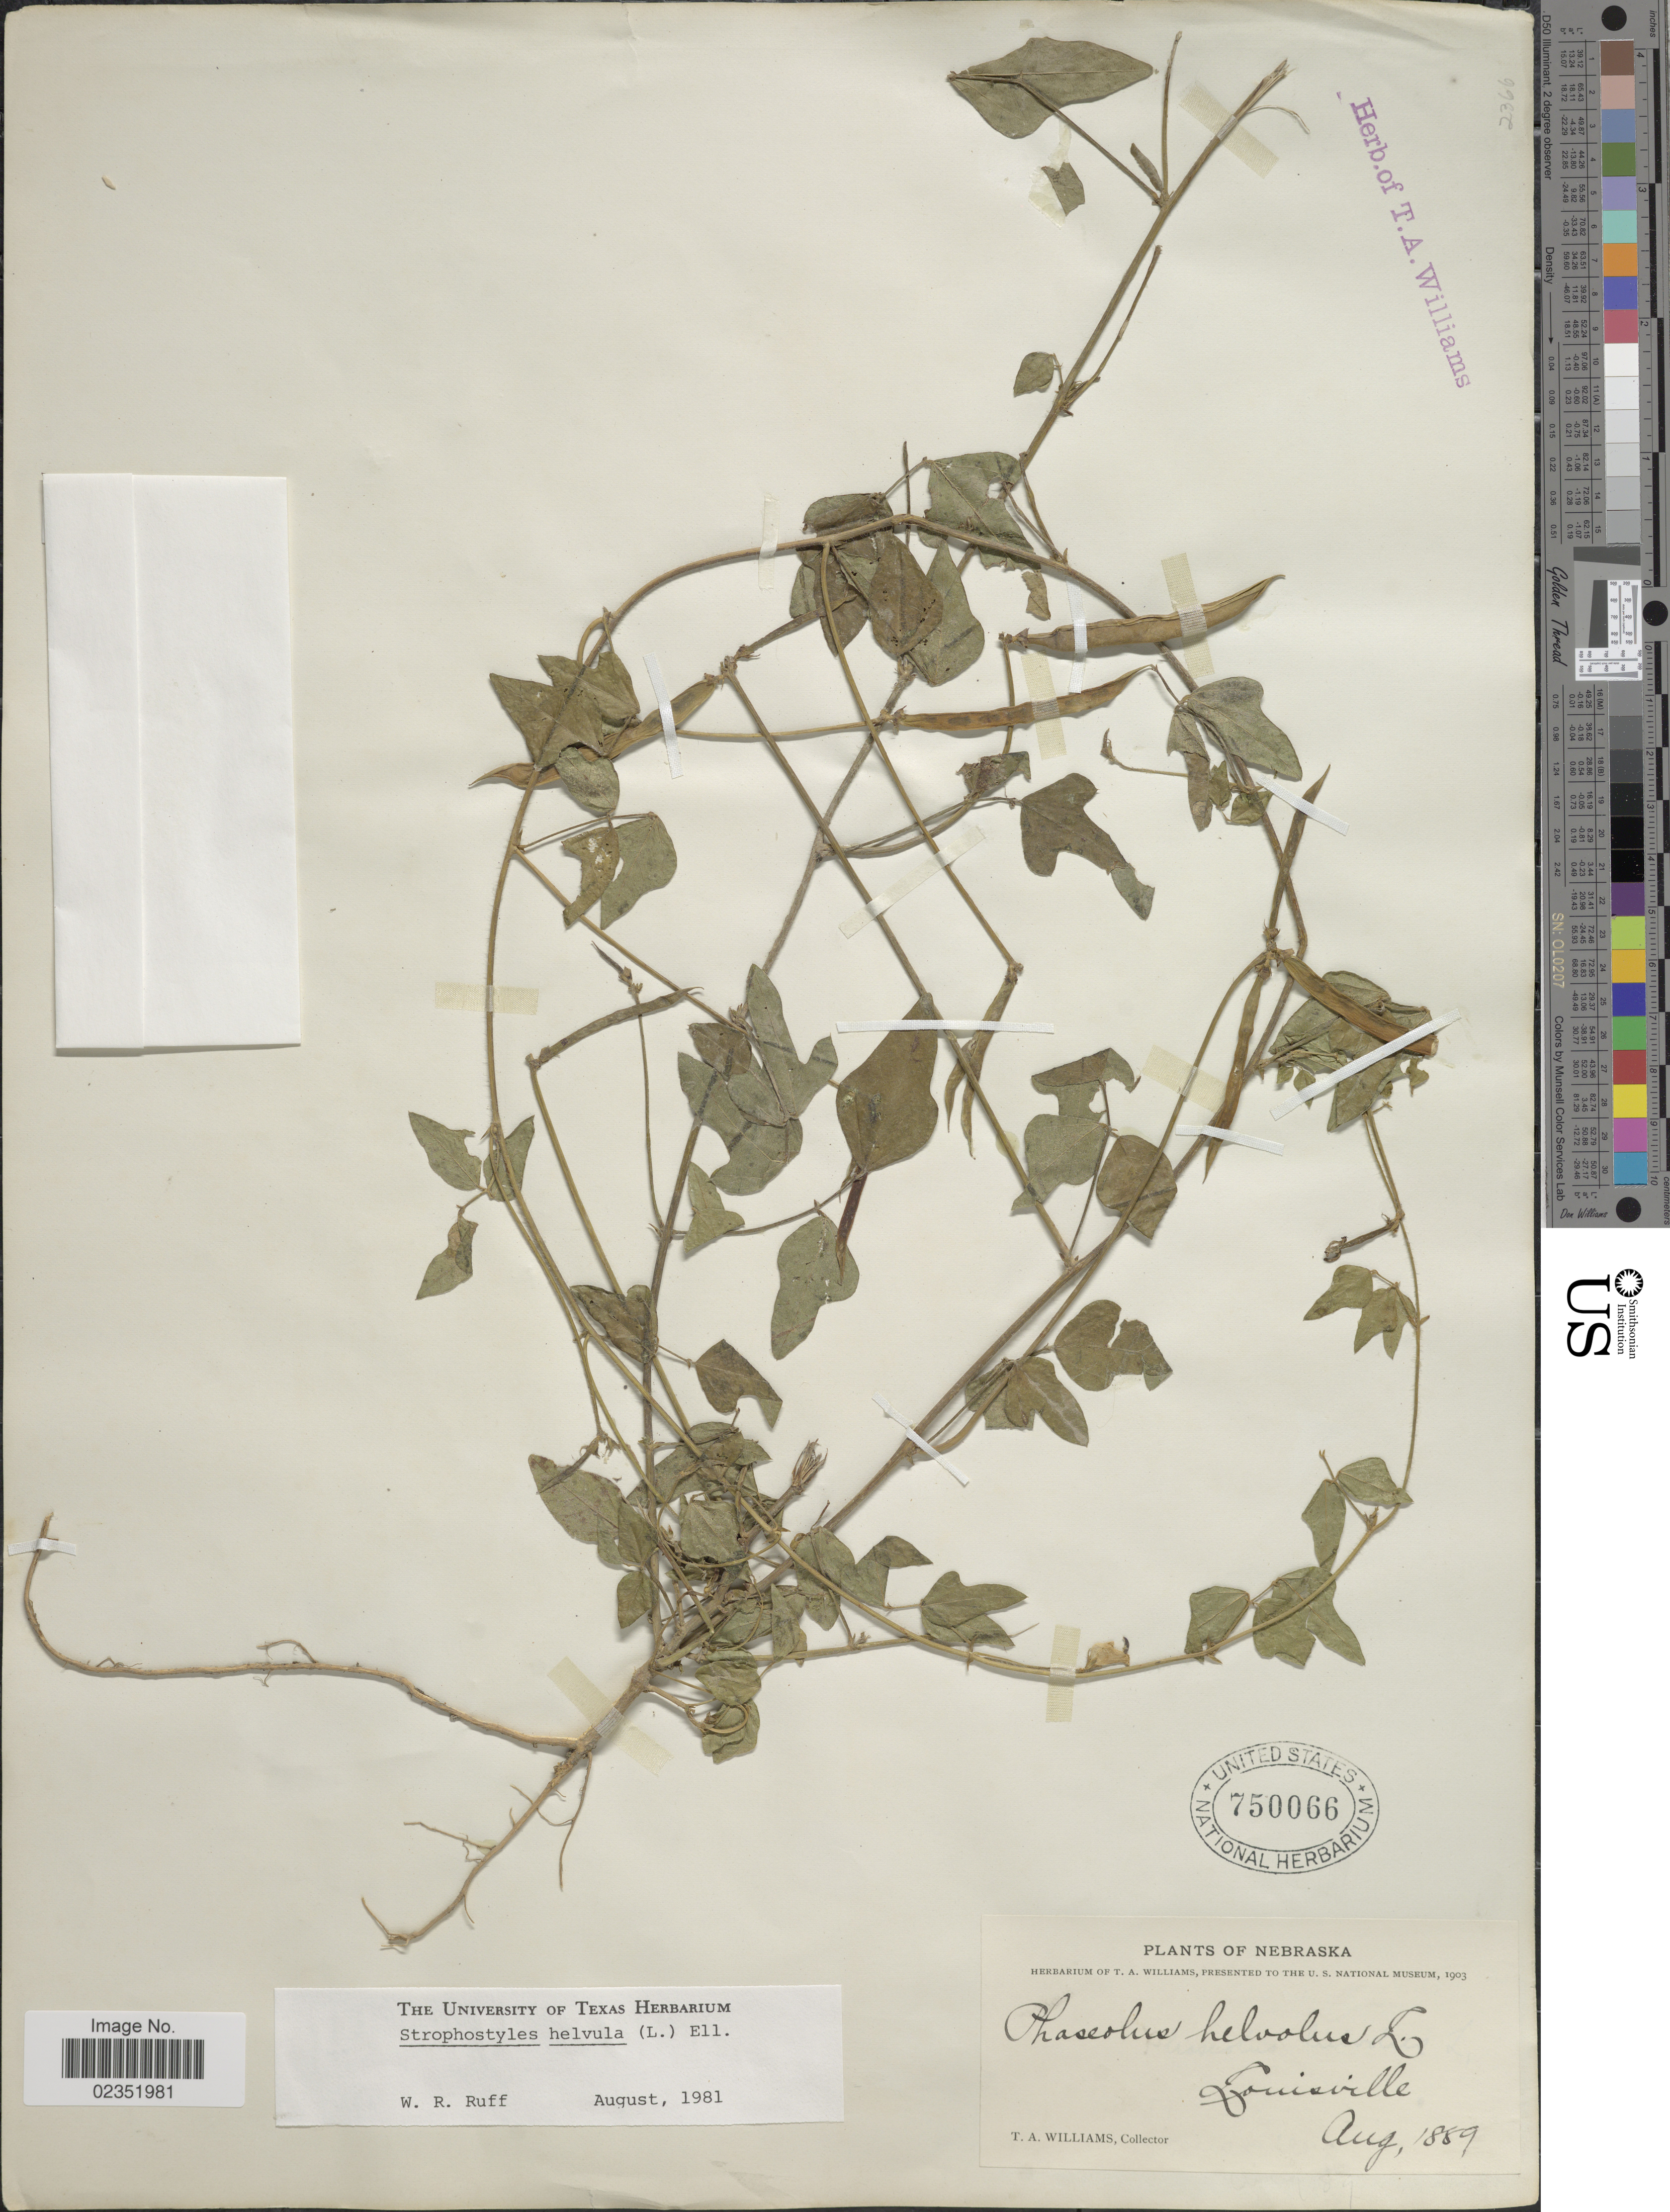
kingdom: Plantae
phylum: Tracheophyta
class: Magnoliopsida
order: Fabales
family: Fabaceae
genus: Strophostyles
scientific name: Strophostyles helvola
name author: (L.) Elliott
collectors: T. A. Williams (herbarium)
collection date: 1889-08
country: United States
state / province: Nebraska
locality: Louisville.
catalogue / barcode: US 750066